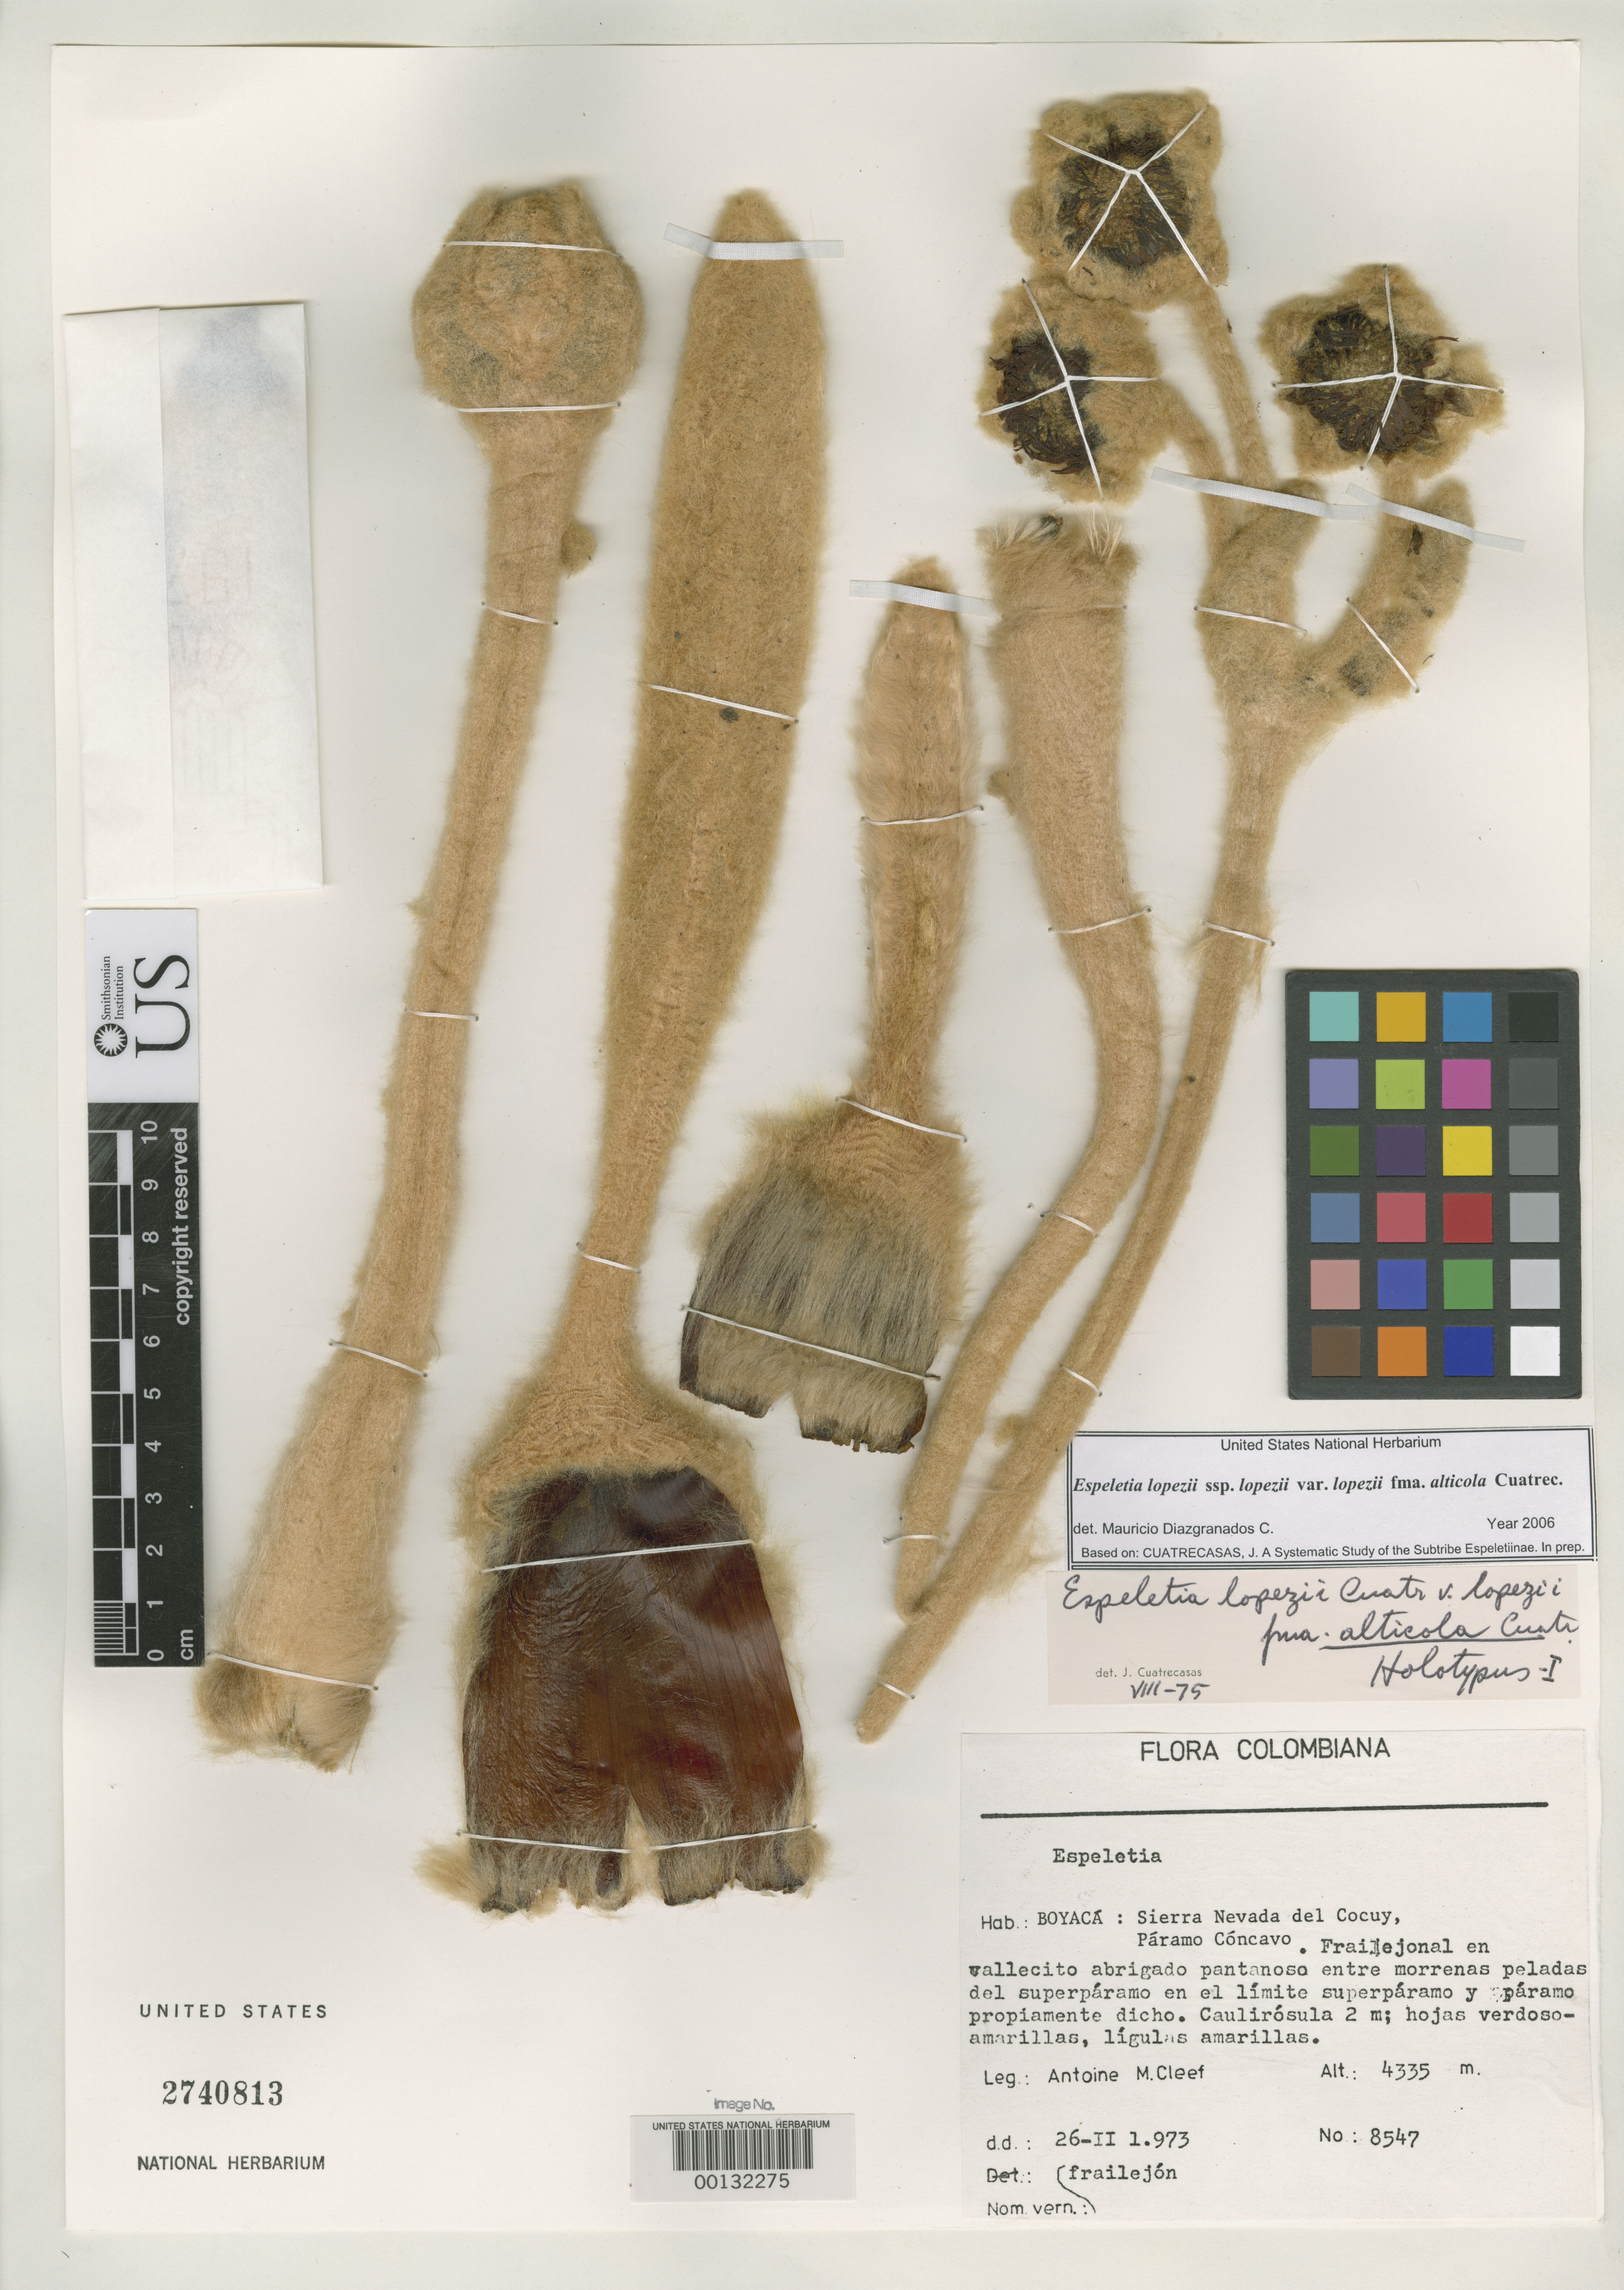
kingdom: Plantae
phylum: Tracheophyta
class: Magnoliopsida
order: Asterales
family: Asteraceae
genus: Espeletia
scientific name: Espeletia lopezii f. alticola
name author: Cuatrec.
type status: Holotype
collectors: A. M. Cleef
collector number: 8547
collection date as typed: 26 Feb 1973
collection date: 1973-02-26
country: Colombia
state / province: Boyacá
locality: Sierra Nevada del Cocuy, Páramo Concavo.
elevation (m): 4335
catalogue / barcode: US 2740813